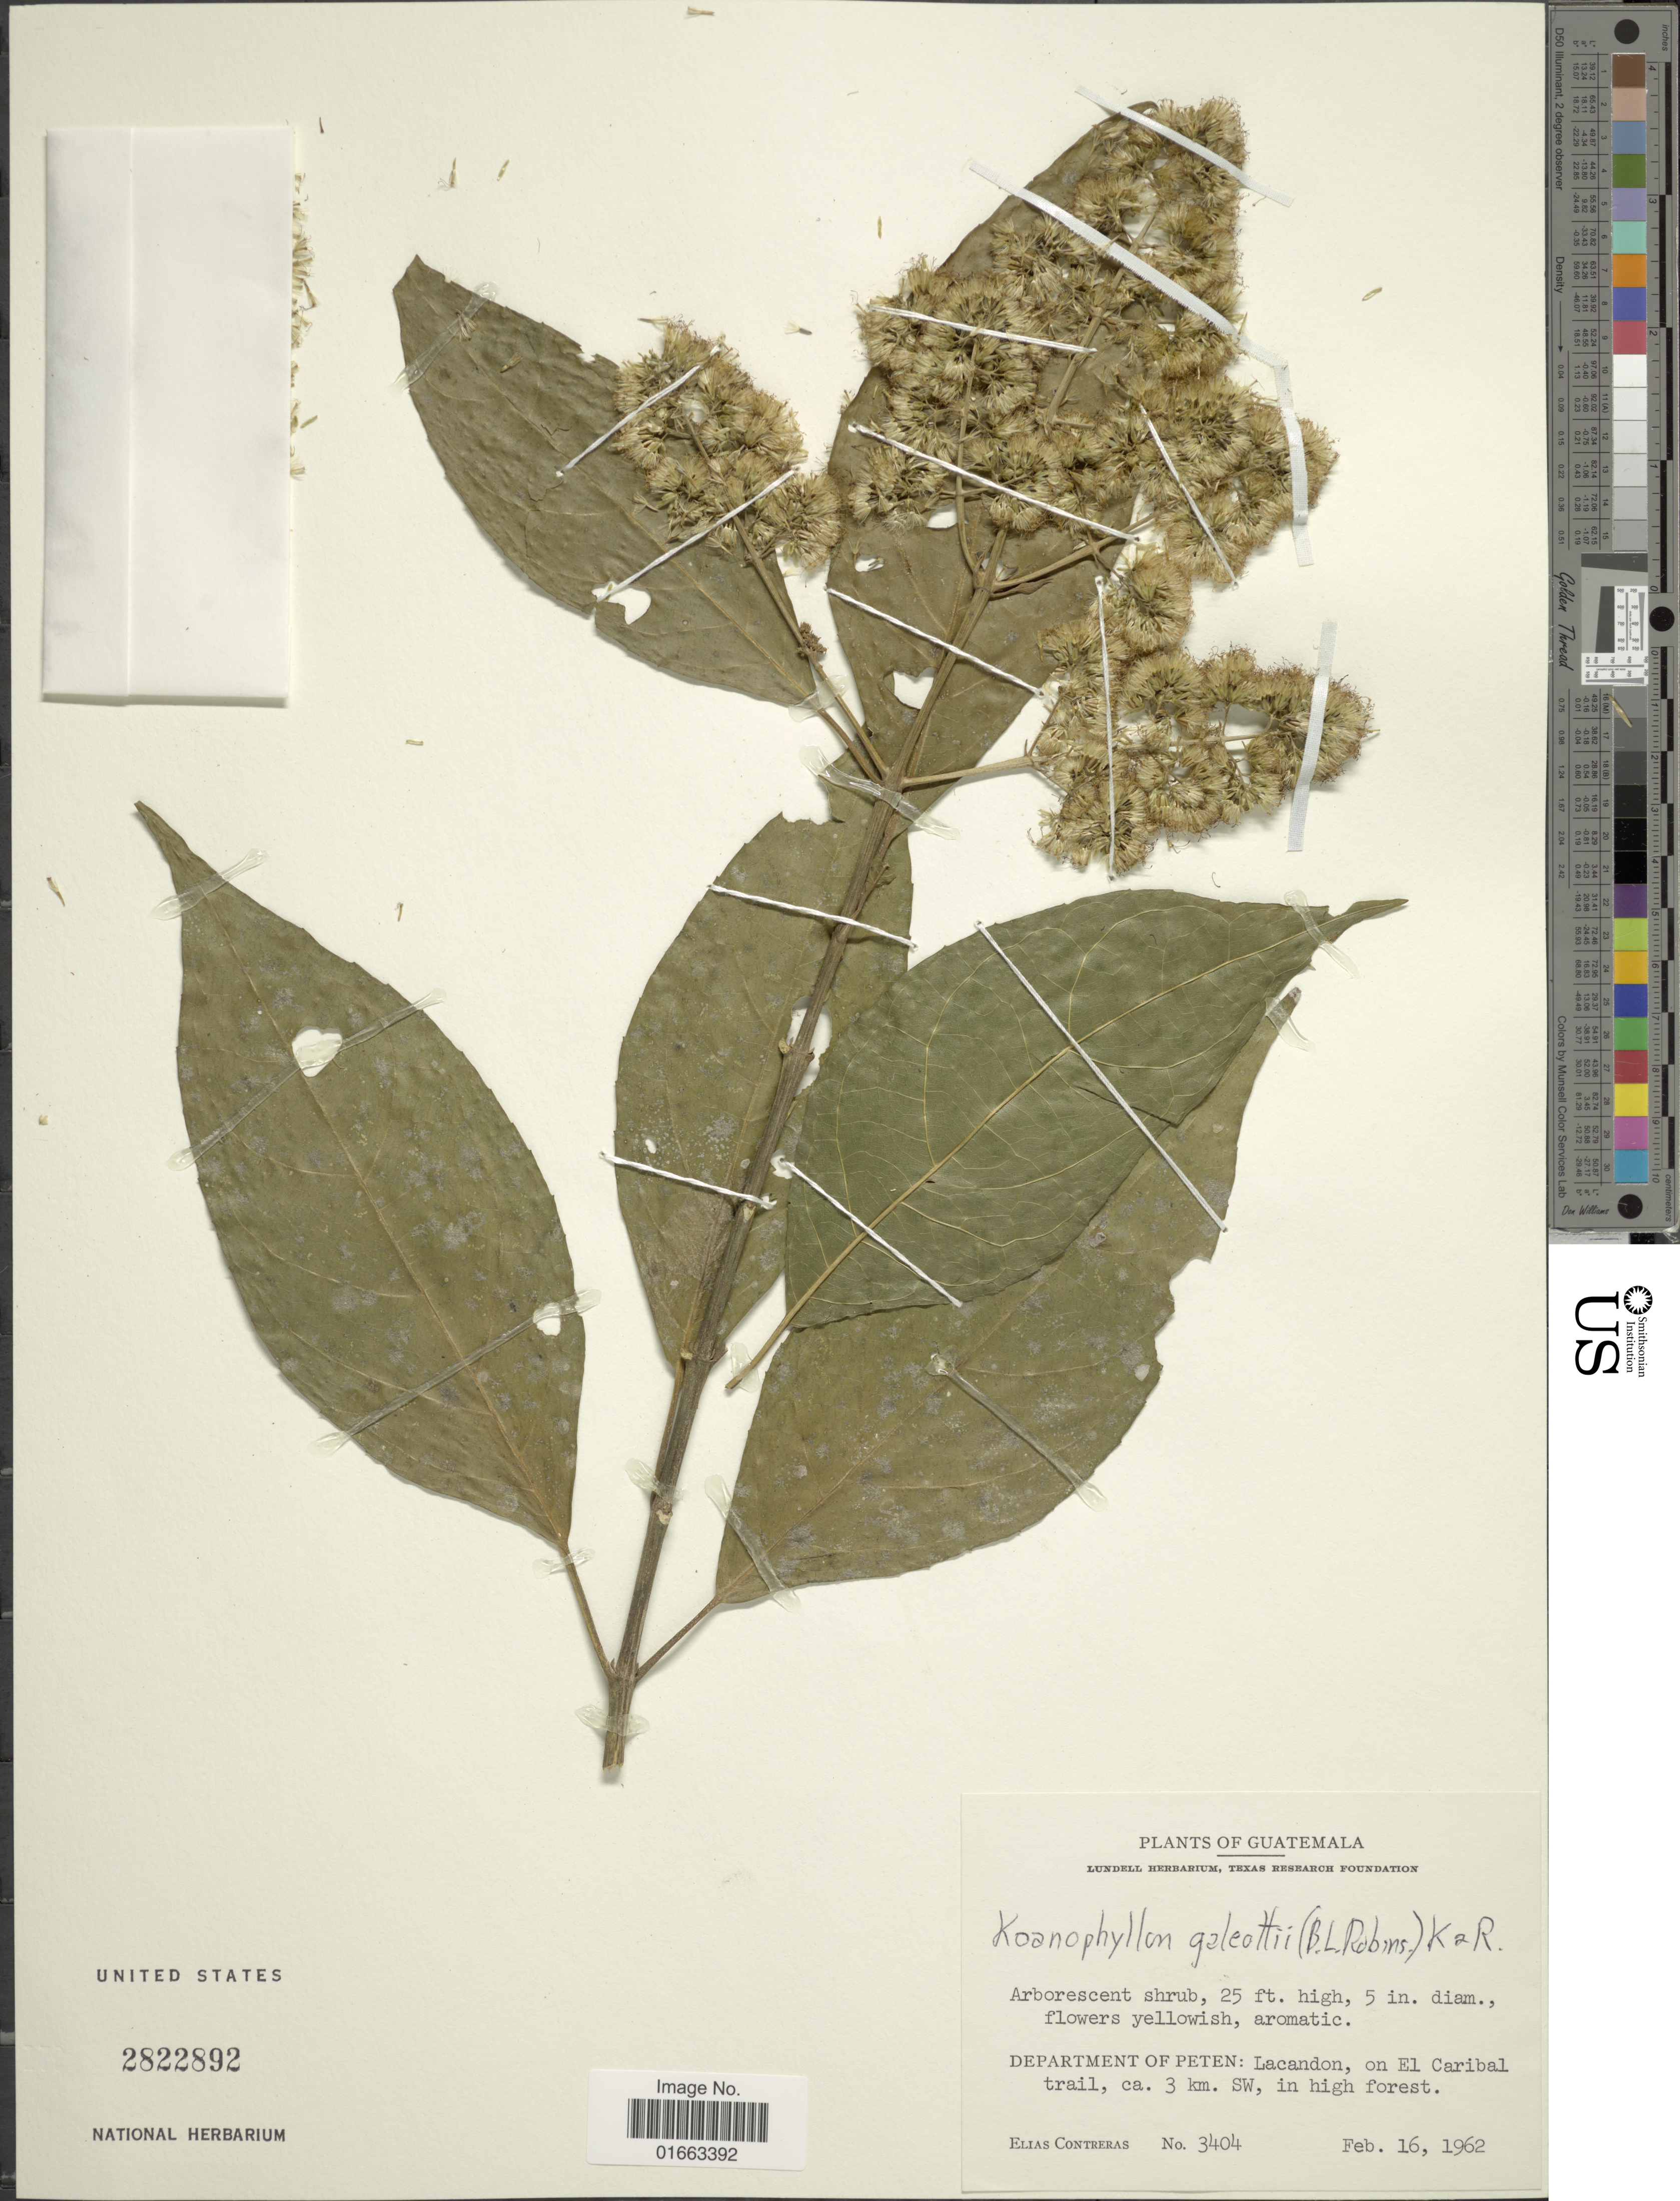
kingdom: Plantae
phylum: Tracheophyta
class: Magnoliopsida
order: Asterales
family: Asteraceae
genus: Koanophyllon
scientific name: Koanophyllon galeottii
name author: (B.L. Rob.) R.M. King & H. Rob.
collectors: E. Contreras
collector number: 3404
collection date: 1962-02-16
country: Guatemala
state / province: El Petén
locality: Department of Peten: Lacandon, on El Caribal trail, ca. 3 km. SW, in high forest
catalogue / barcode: US 2822892